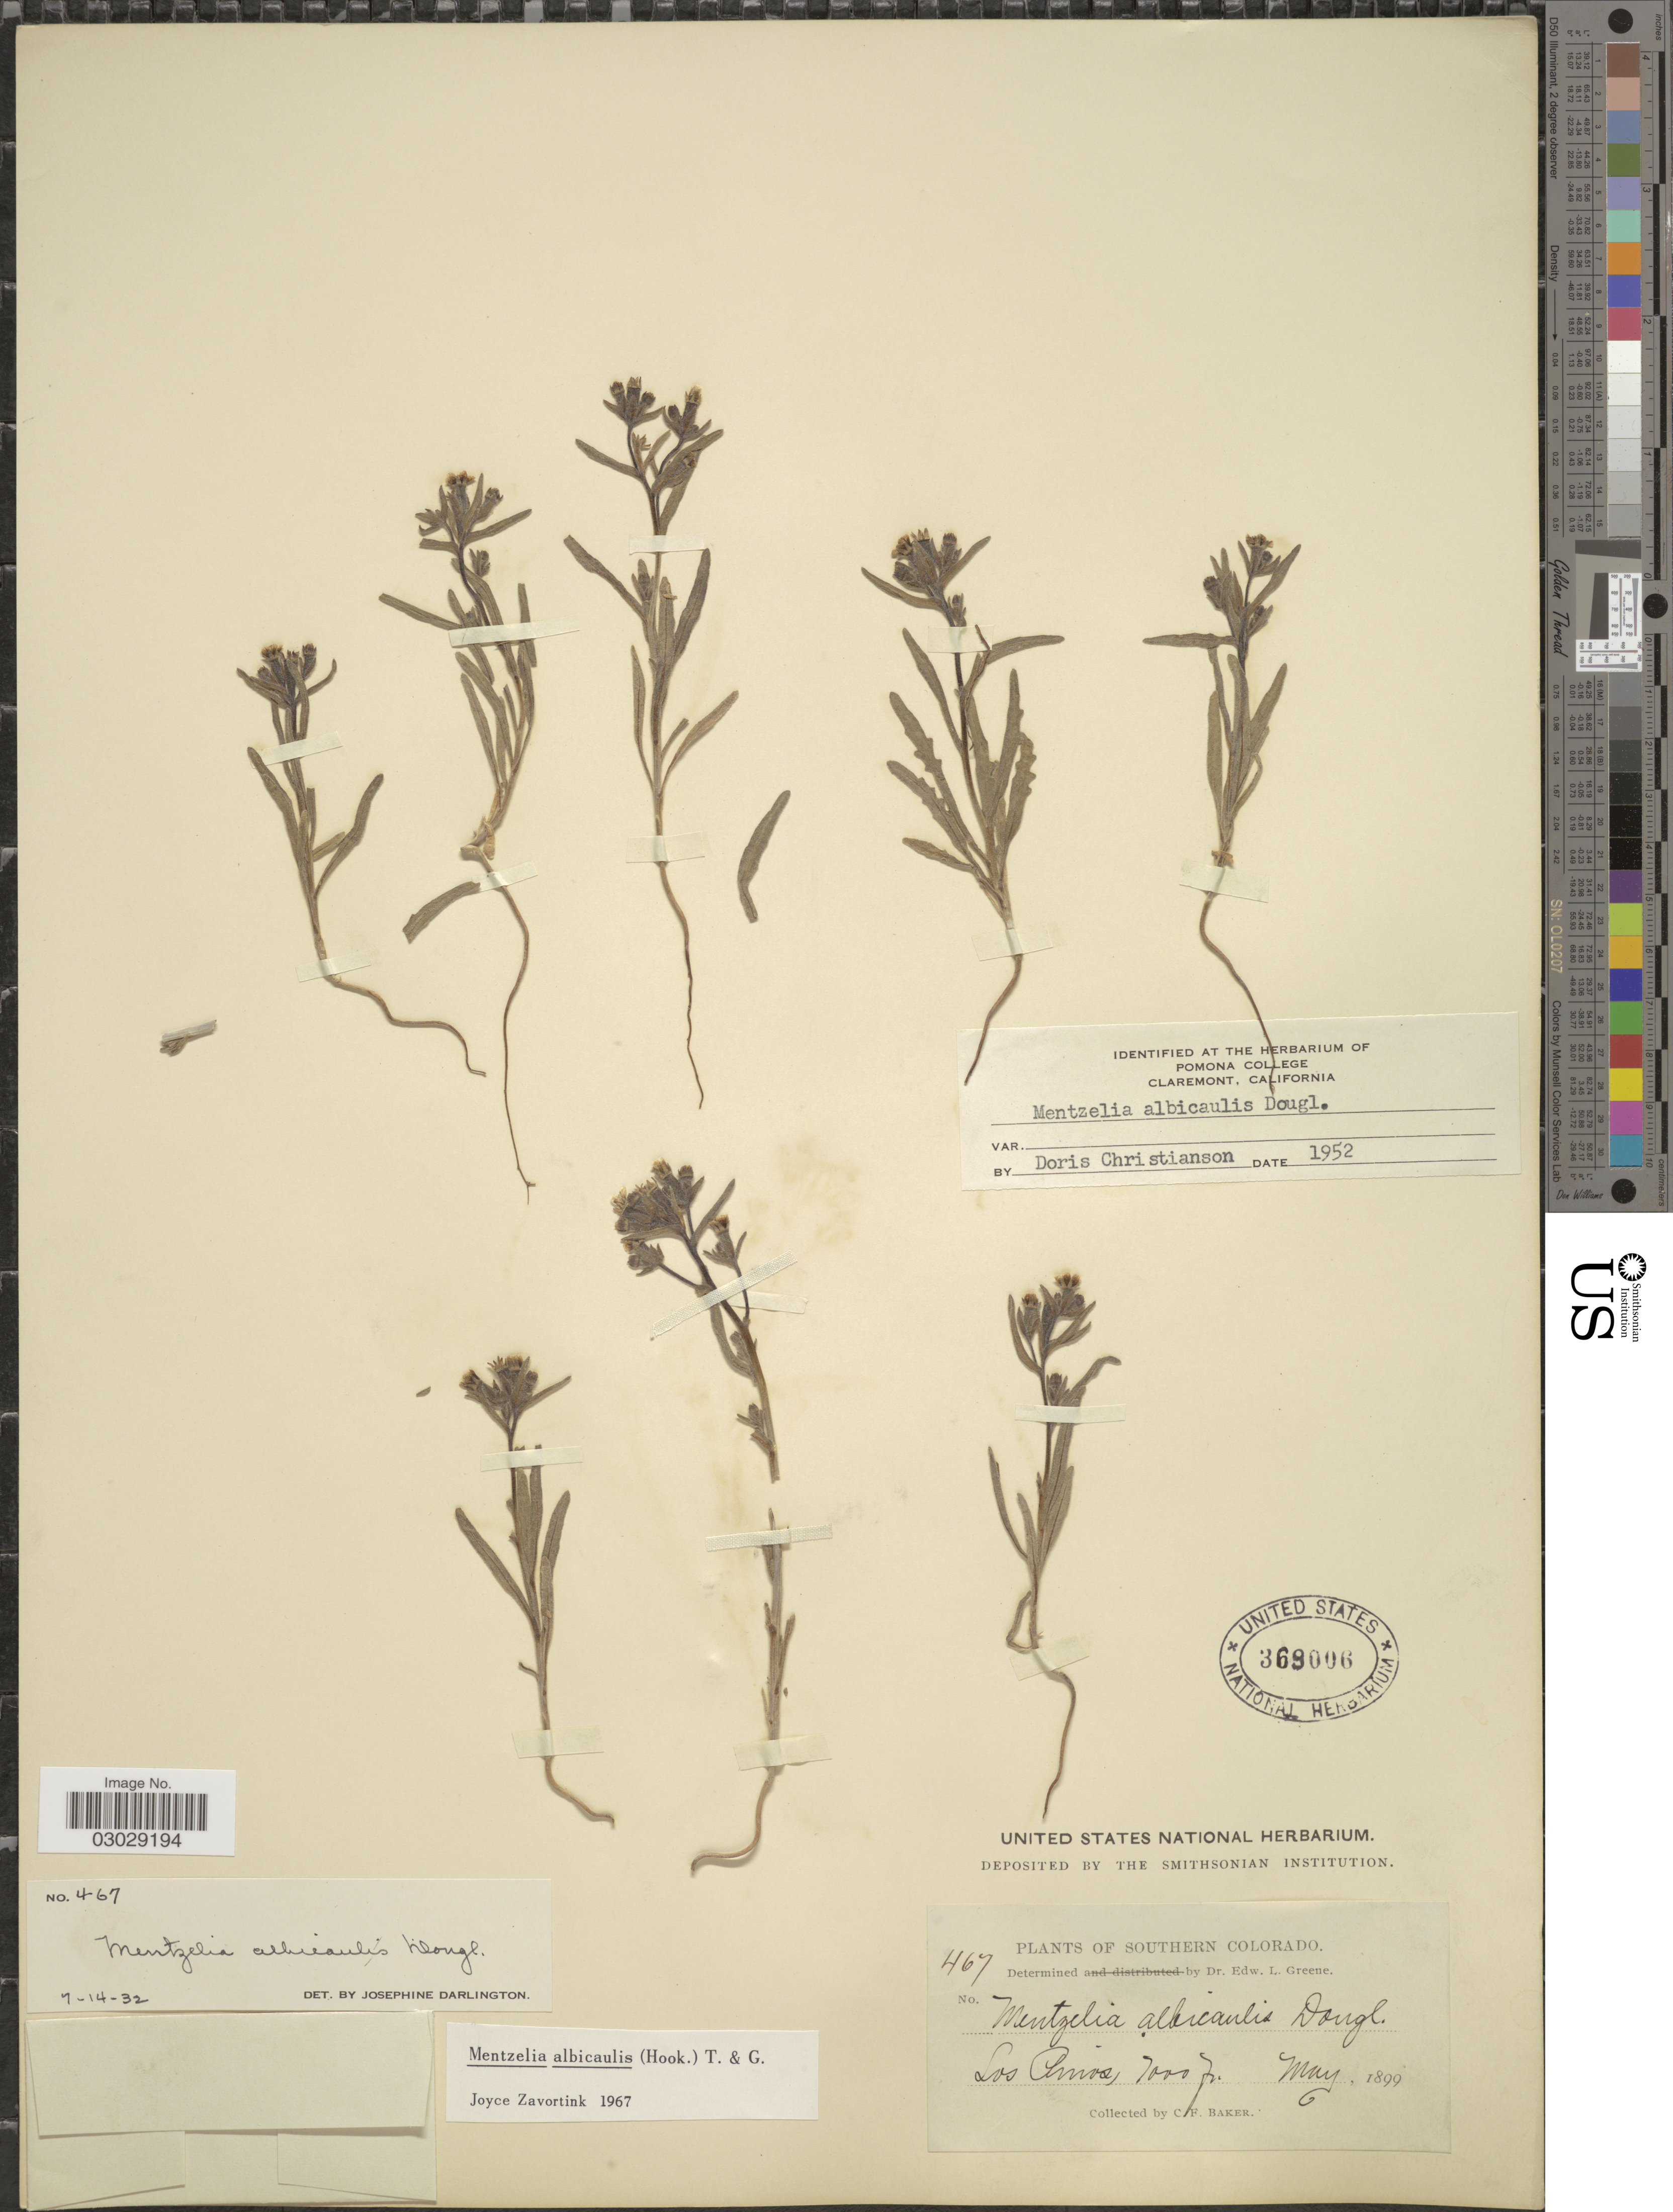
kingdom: Plantae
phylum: Tracheophyta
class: Magnoliopsida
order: Cornales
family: Loasaceae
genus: Mentzelia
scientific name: Mentzelia albicaulis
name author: (Douglas ex Hook.) Douglas ex Torr. & A. Gray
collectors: C. F. Baker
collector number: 467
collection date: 1899-05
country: United States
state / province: Colorado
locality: Southern Colorado. Los Pinos.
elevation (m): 2134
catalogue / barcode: US 369006